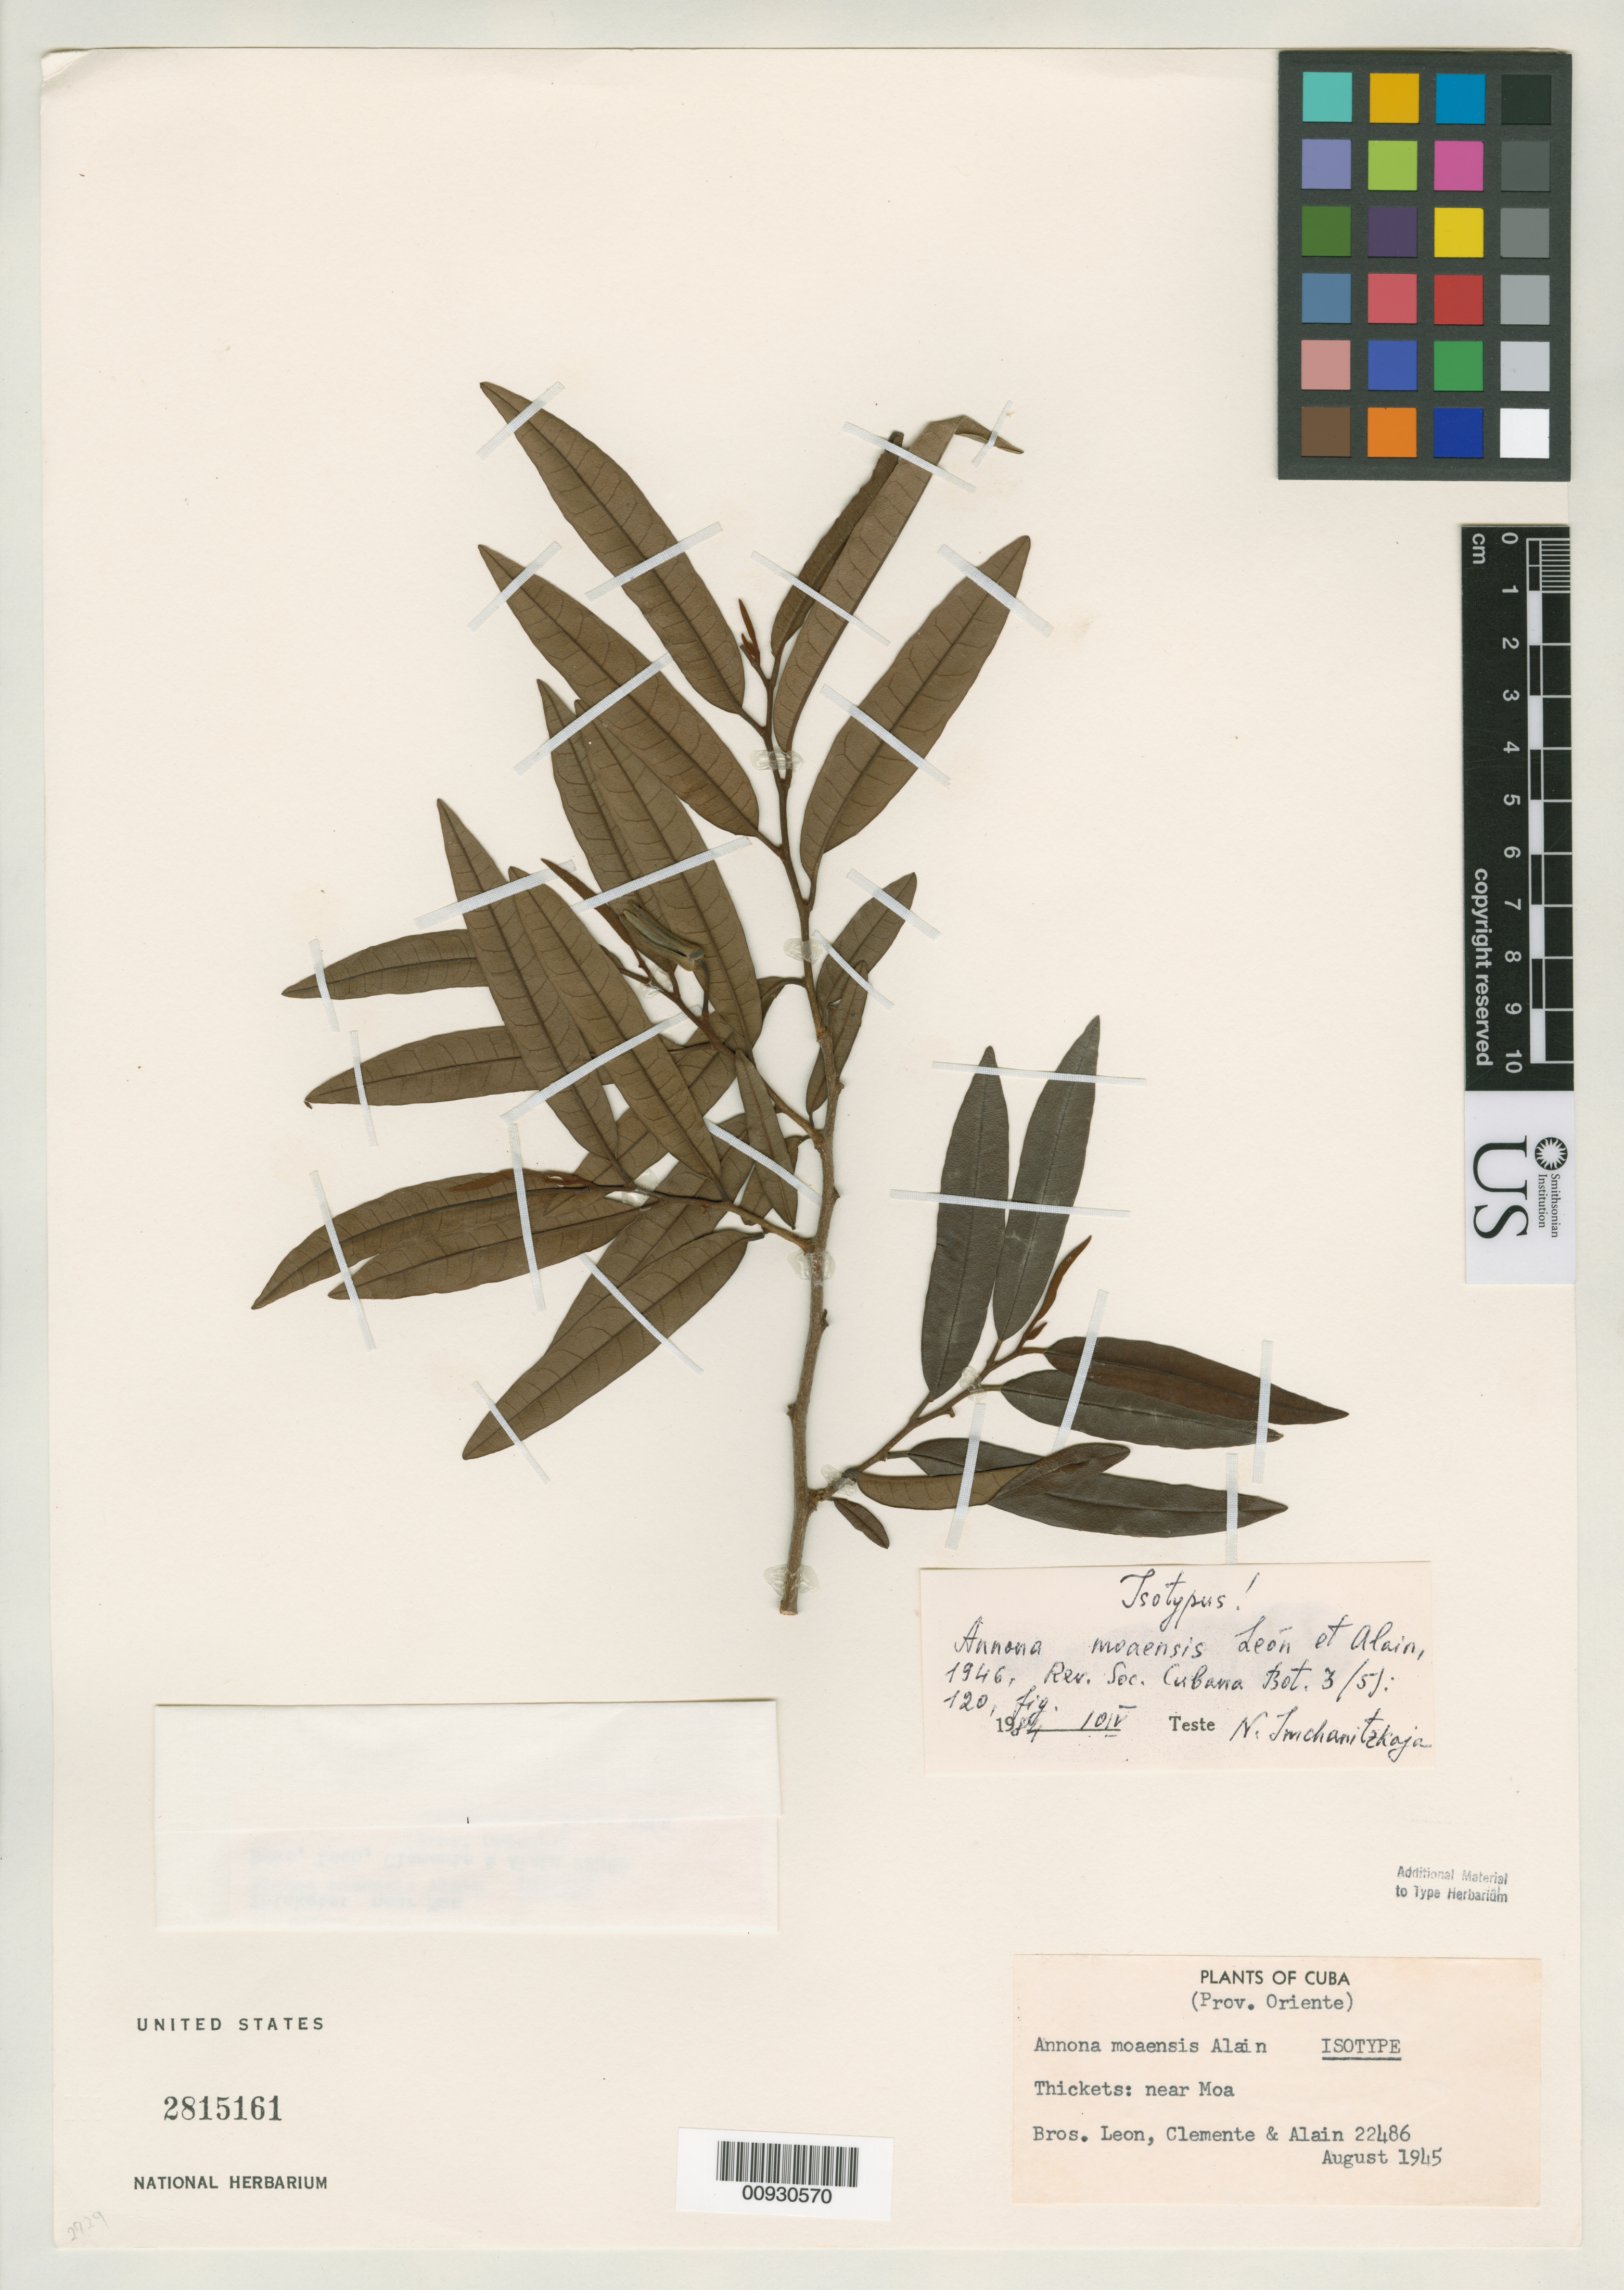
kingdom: Plantae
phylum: Tracheophyta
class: Magnoliopsida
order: Magnoliales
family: Annonaceae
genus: Annona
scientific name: Annona moaensis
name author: León & Alain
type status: Isotype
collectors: Bro. León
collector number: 22486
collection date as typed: Aug 1945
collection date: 1945-08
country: Cuba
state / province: Oriente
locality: Near Moa.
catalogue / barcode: US 2815161